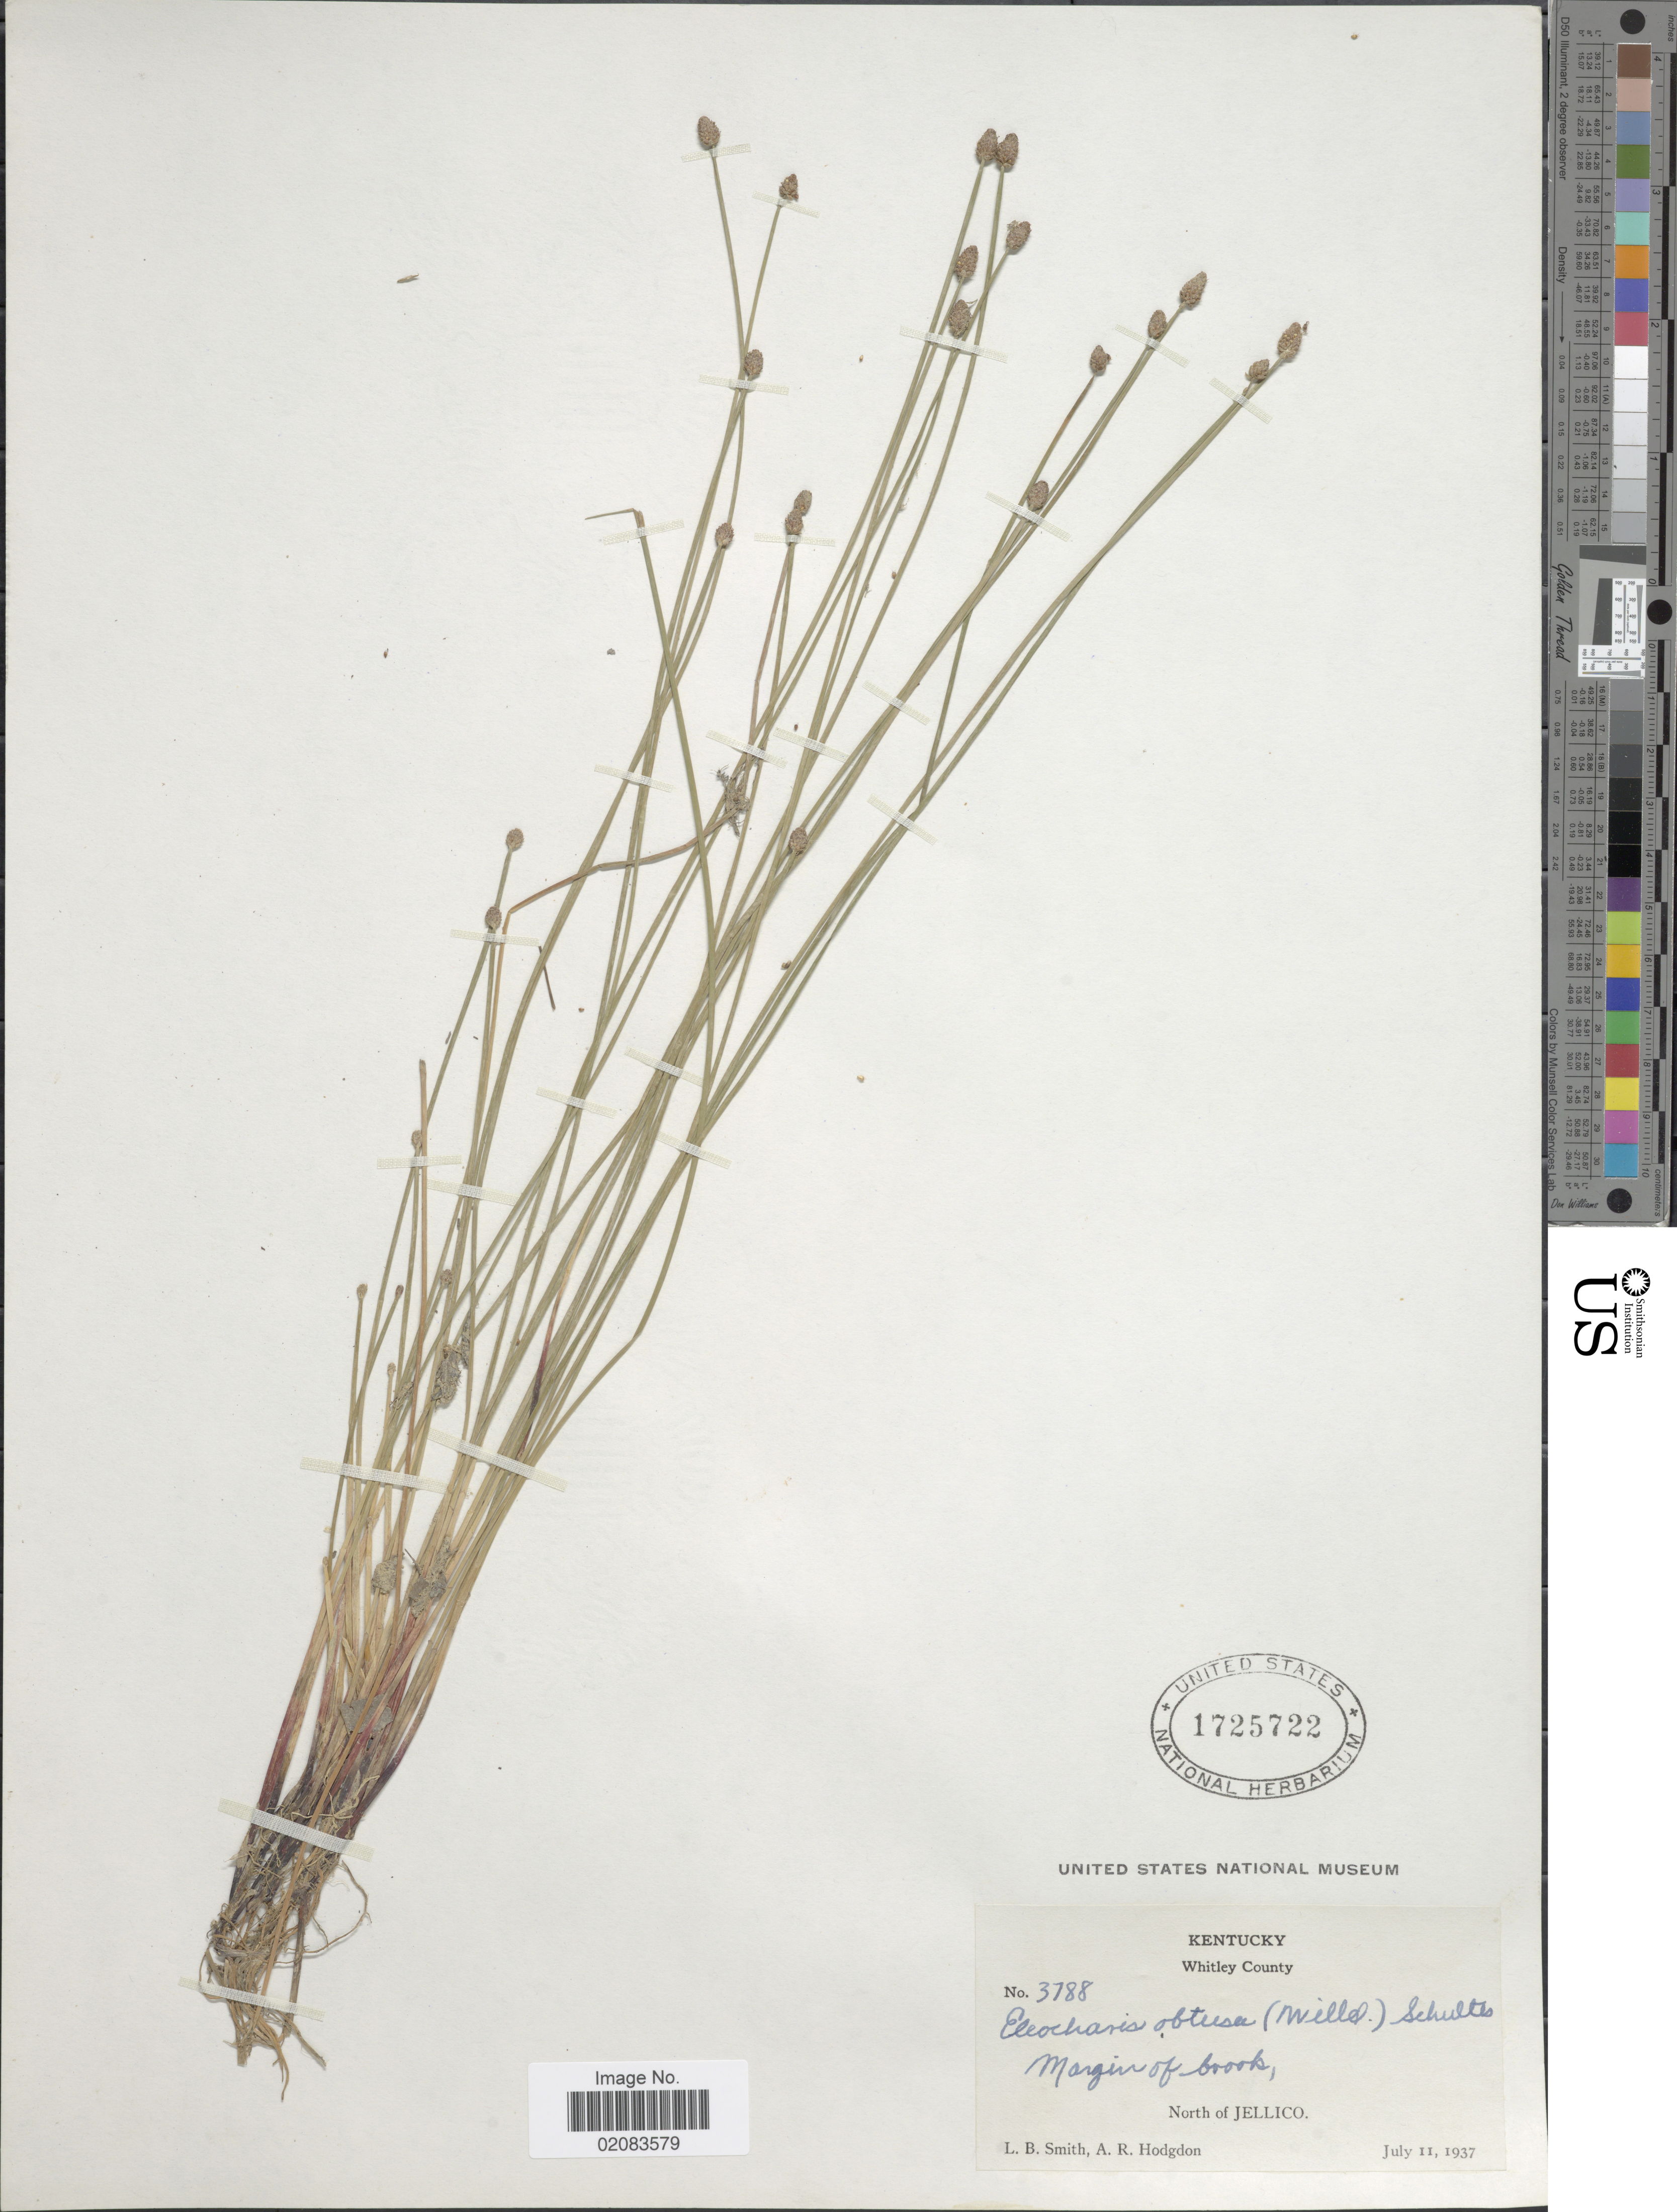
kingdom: Plantae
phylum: Tracheophyta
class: Liliopsida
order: Poales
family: Cyperaceae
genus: Eleocharis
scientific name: Eleocharis obtusa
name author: (Willd.) Schult.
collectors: L. Smith & A. R. Hodgdon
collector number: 3788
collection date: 1937-07-11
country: United States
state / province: Kentucky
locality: Whitley County, Margin of brook, north of Jellico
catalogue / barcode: US 1725722